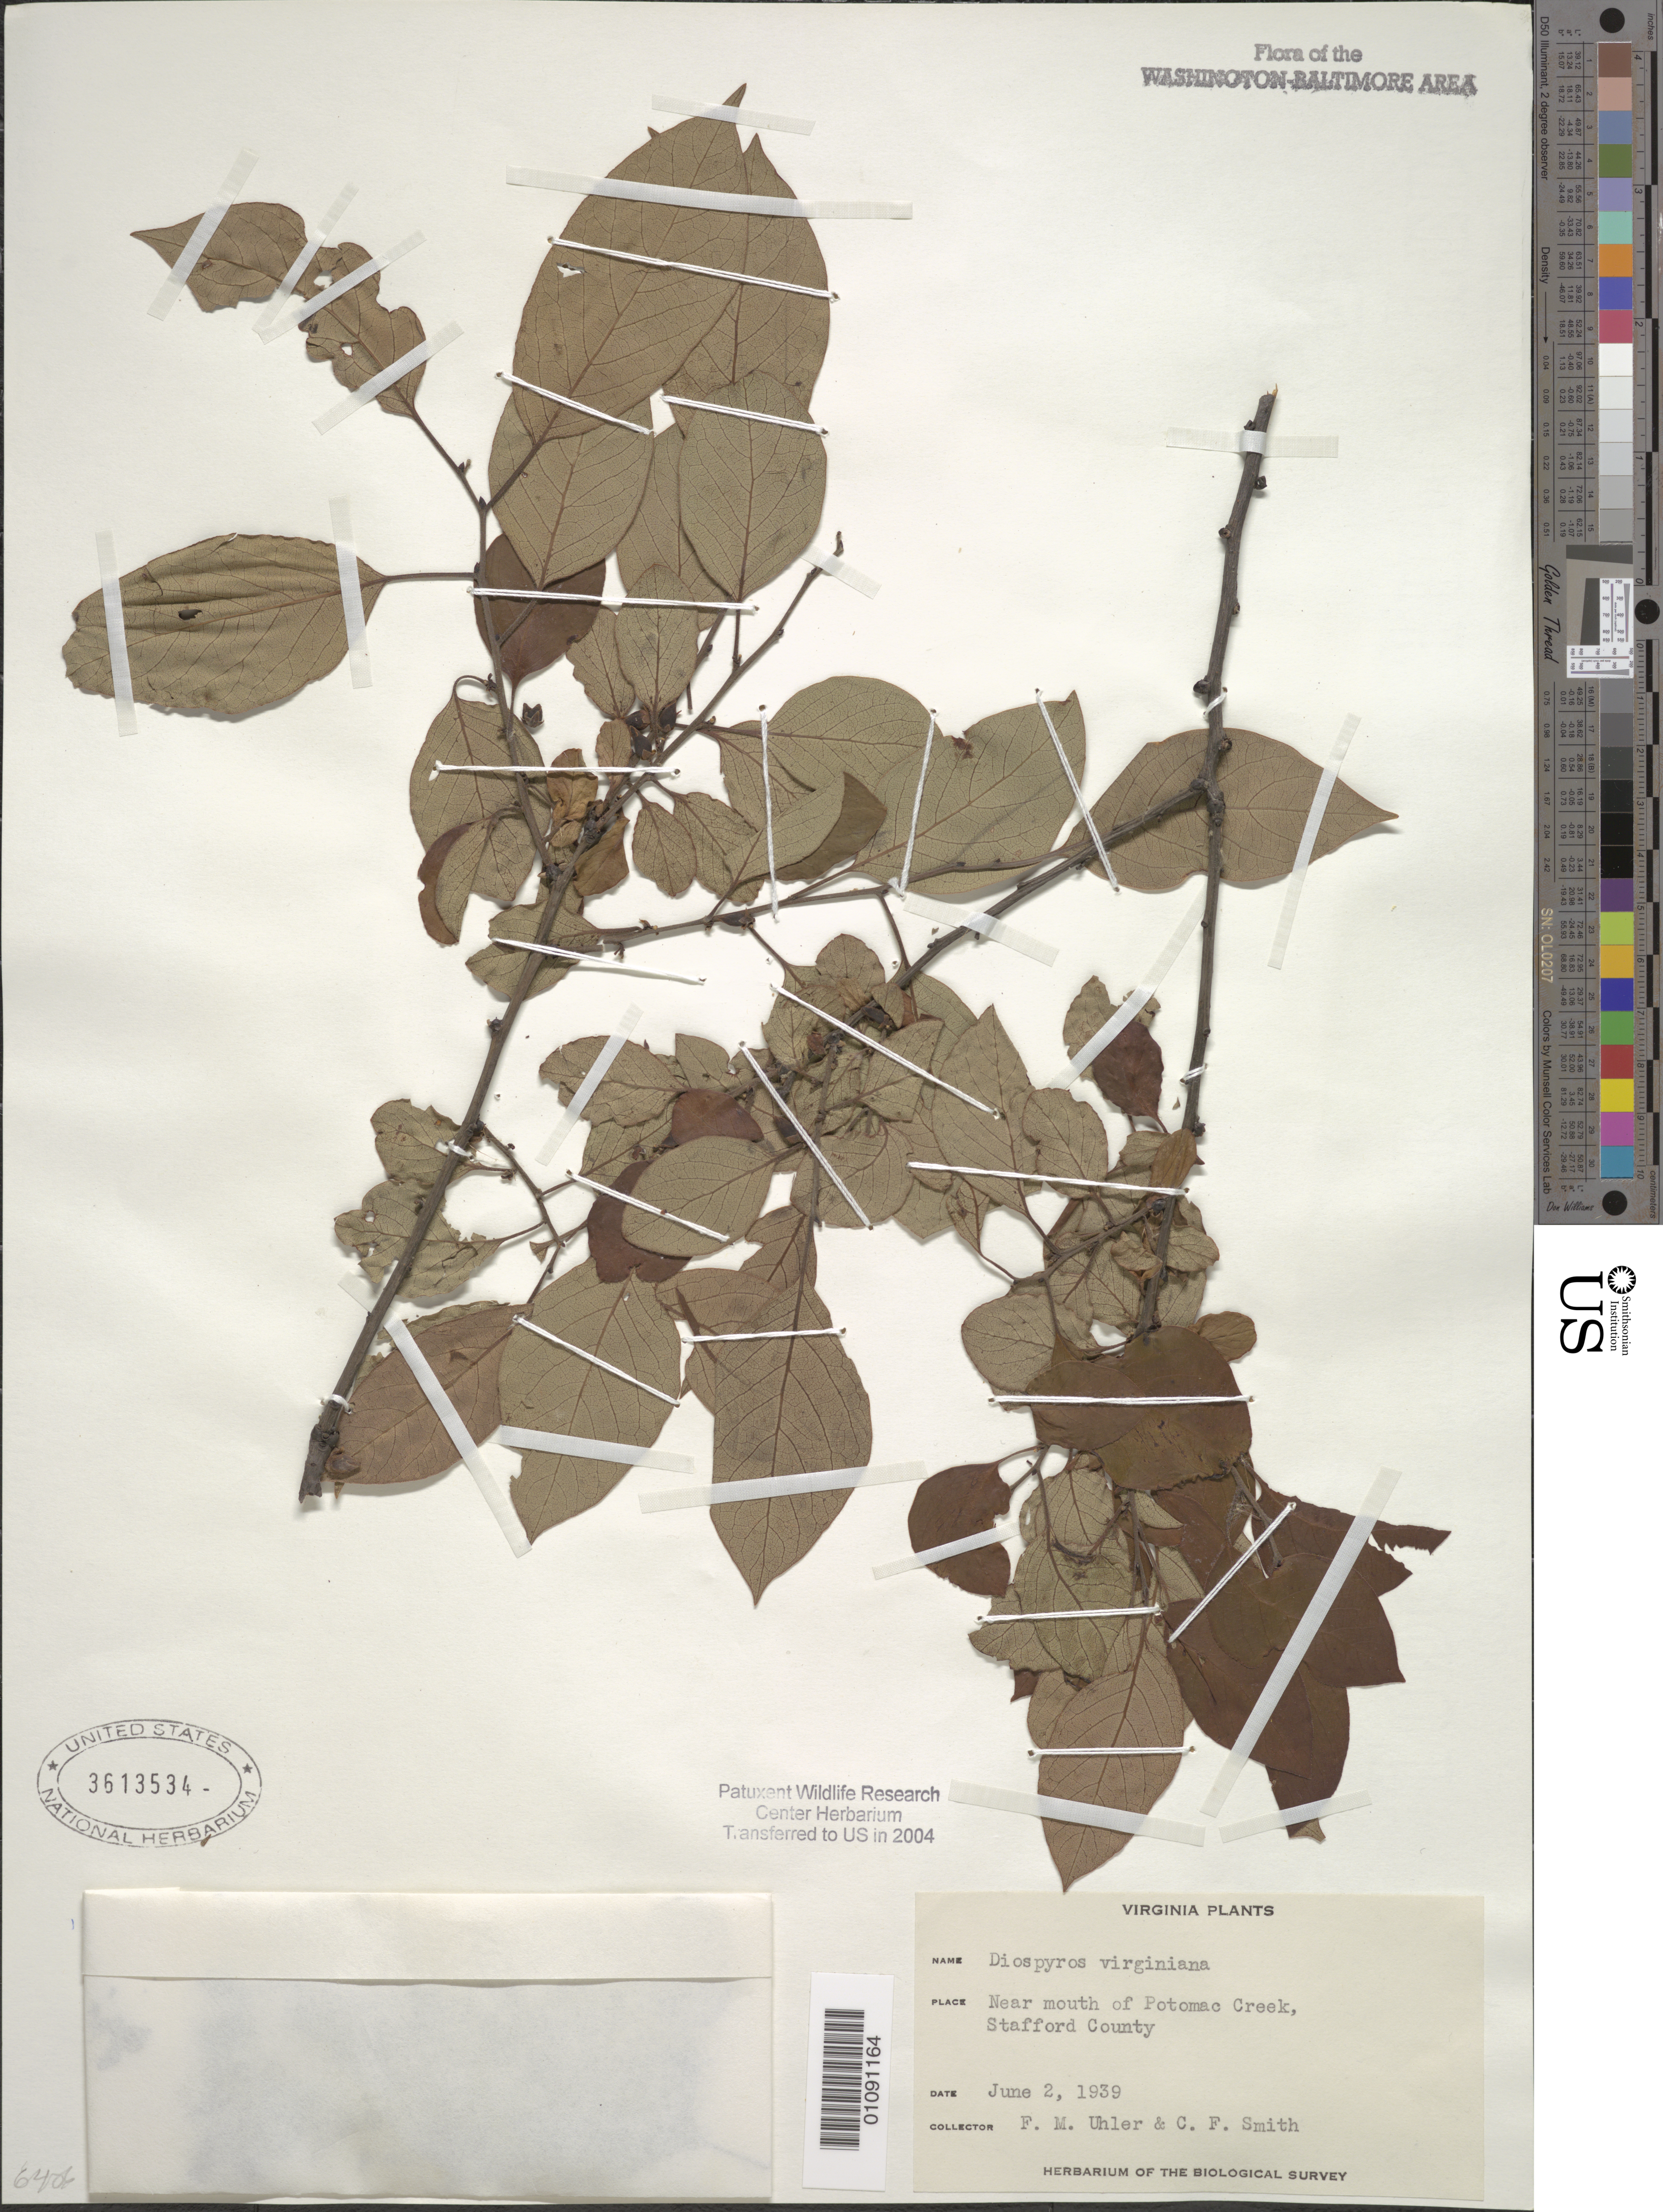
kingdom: Plantae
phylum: Tracheophyta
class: Magnoliopsida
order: Ericales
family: Ebenaceae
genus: Diospyros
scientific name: Diospyros virginiana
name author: L.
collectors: F. M. Uhler & C. F. Smith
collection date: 1939-06-02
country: United States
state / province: Virginia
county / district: Stafford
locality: Near mouth of Potomac Creek.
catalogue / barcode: US 3613534